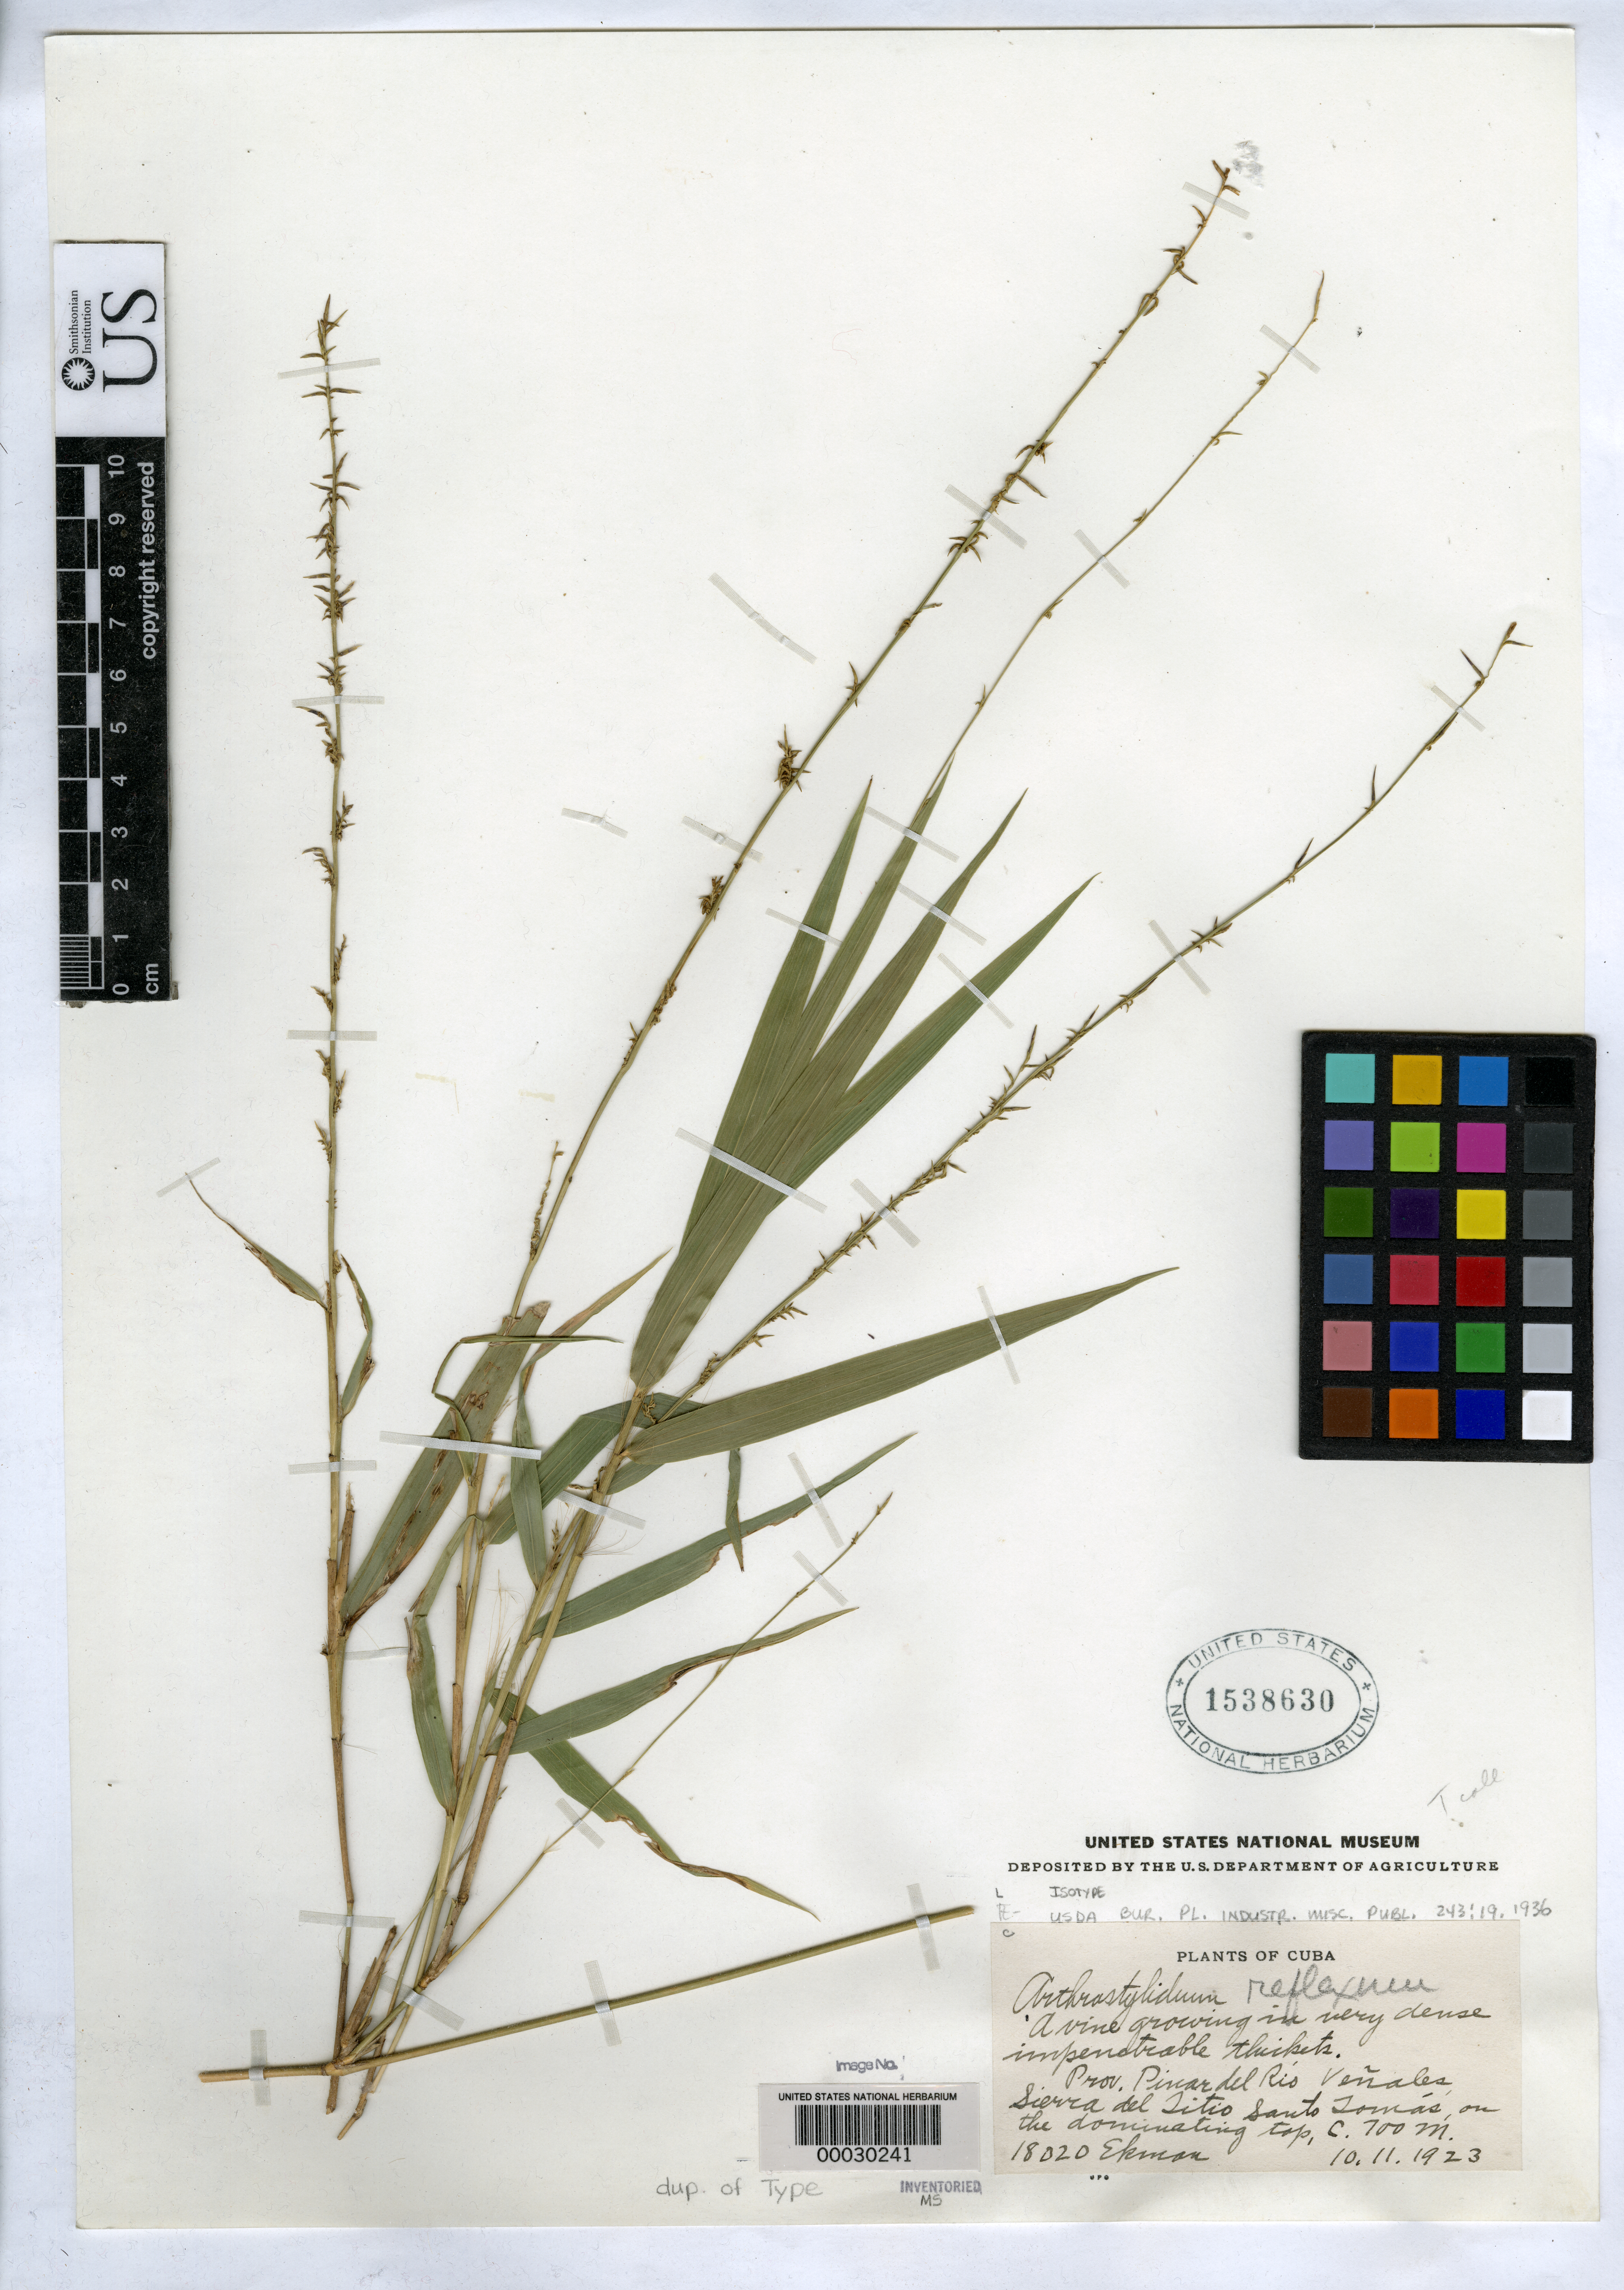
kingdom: Plantae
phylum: Tracheophyta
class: Liliopsida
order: Poales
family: Poaceae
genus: Arthrostylidium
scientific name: Arthrostylidium reflexum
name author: Hitchc. & Ekman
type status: Isotype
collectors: E. L. Ekman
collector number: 18020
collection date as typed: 10 Nov 1923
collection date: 1923-11-10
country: Cuba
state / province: Pinar del Río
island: Greater Antilles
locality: Venales.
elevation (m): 700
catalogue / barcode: US 1538630